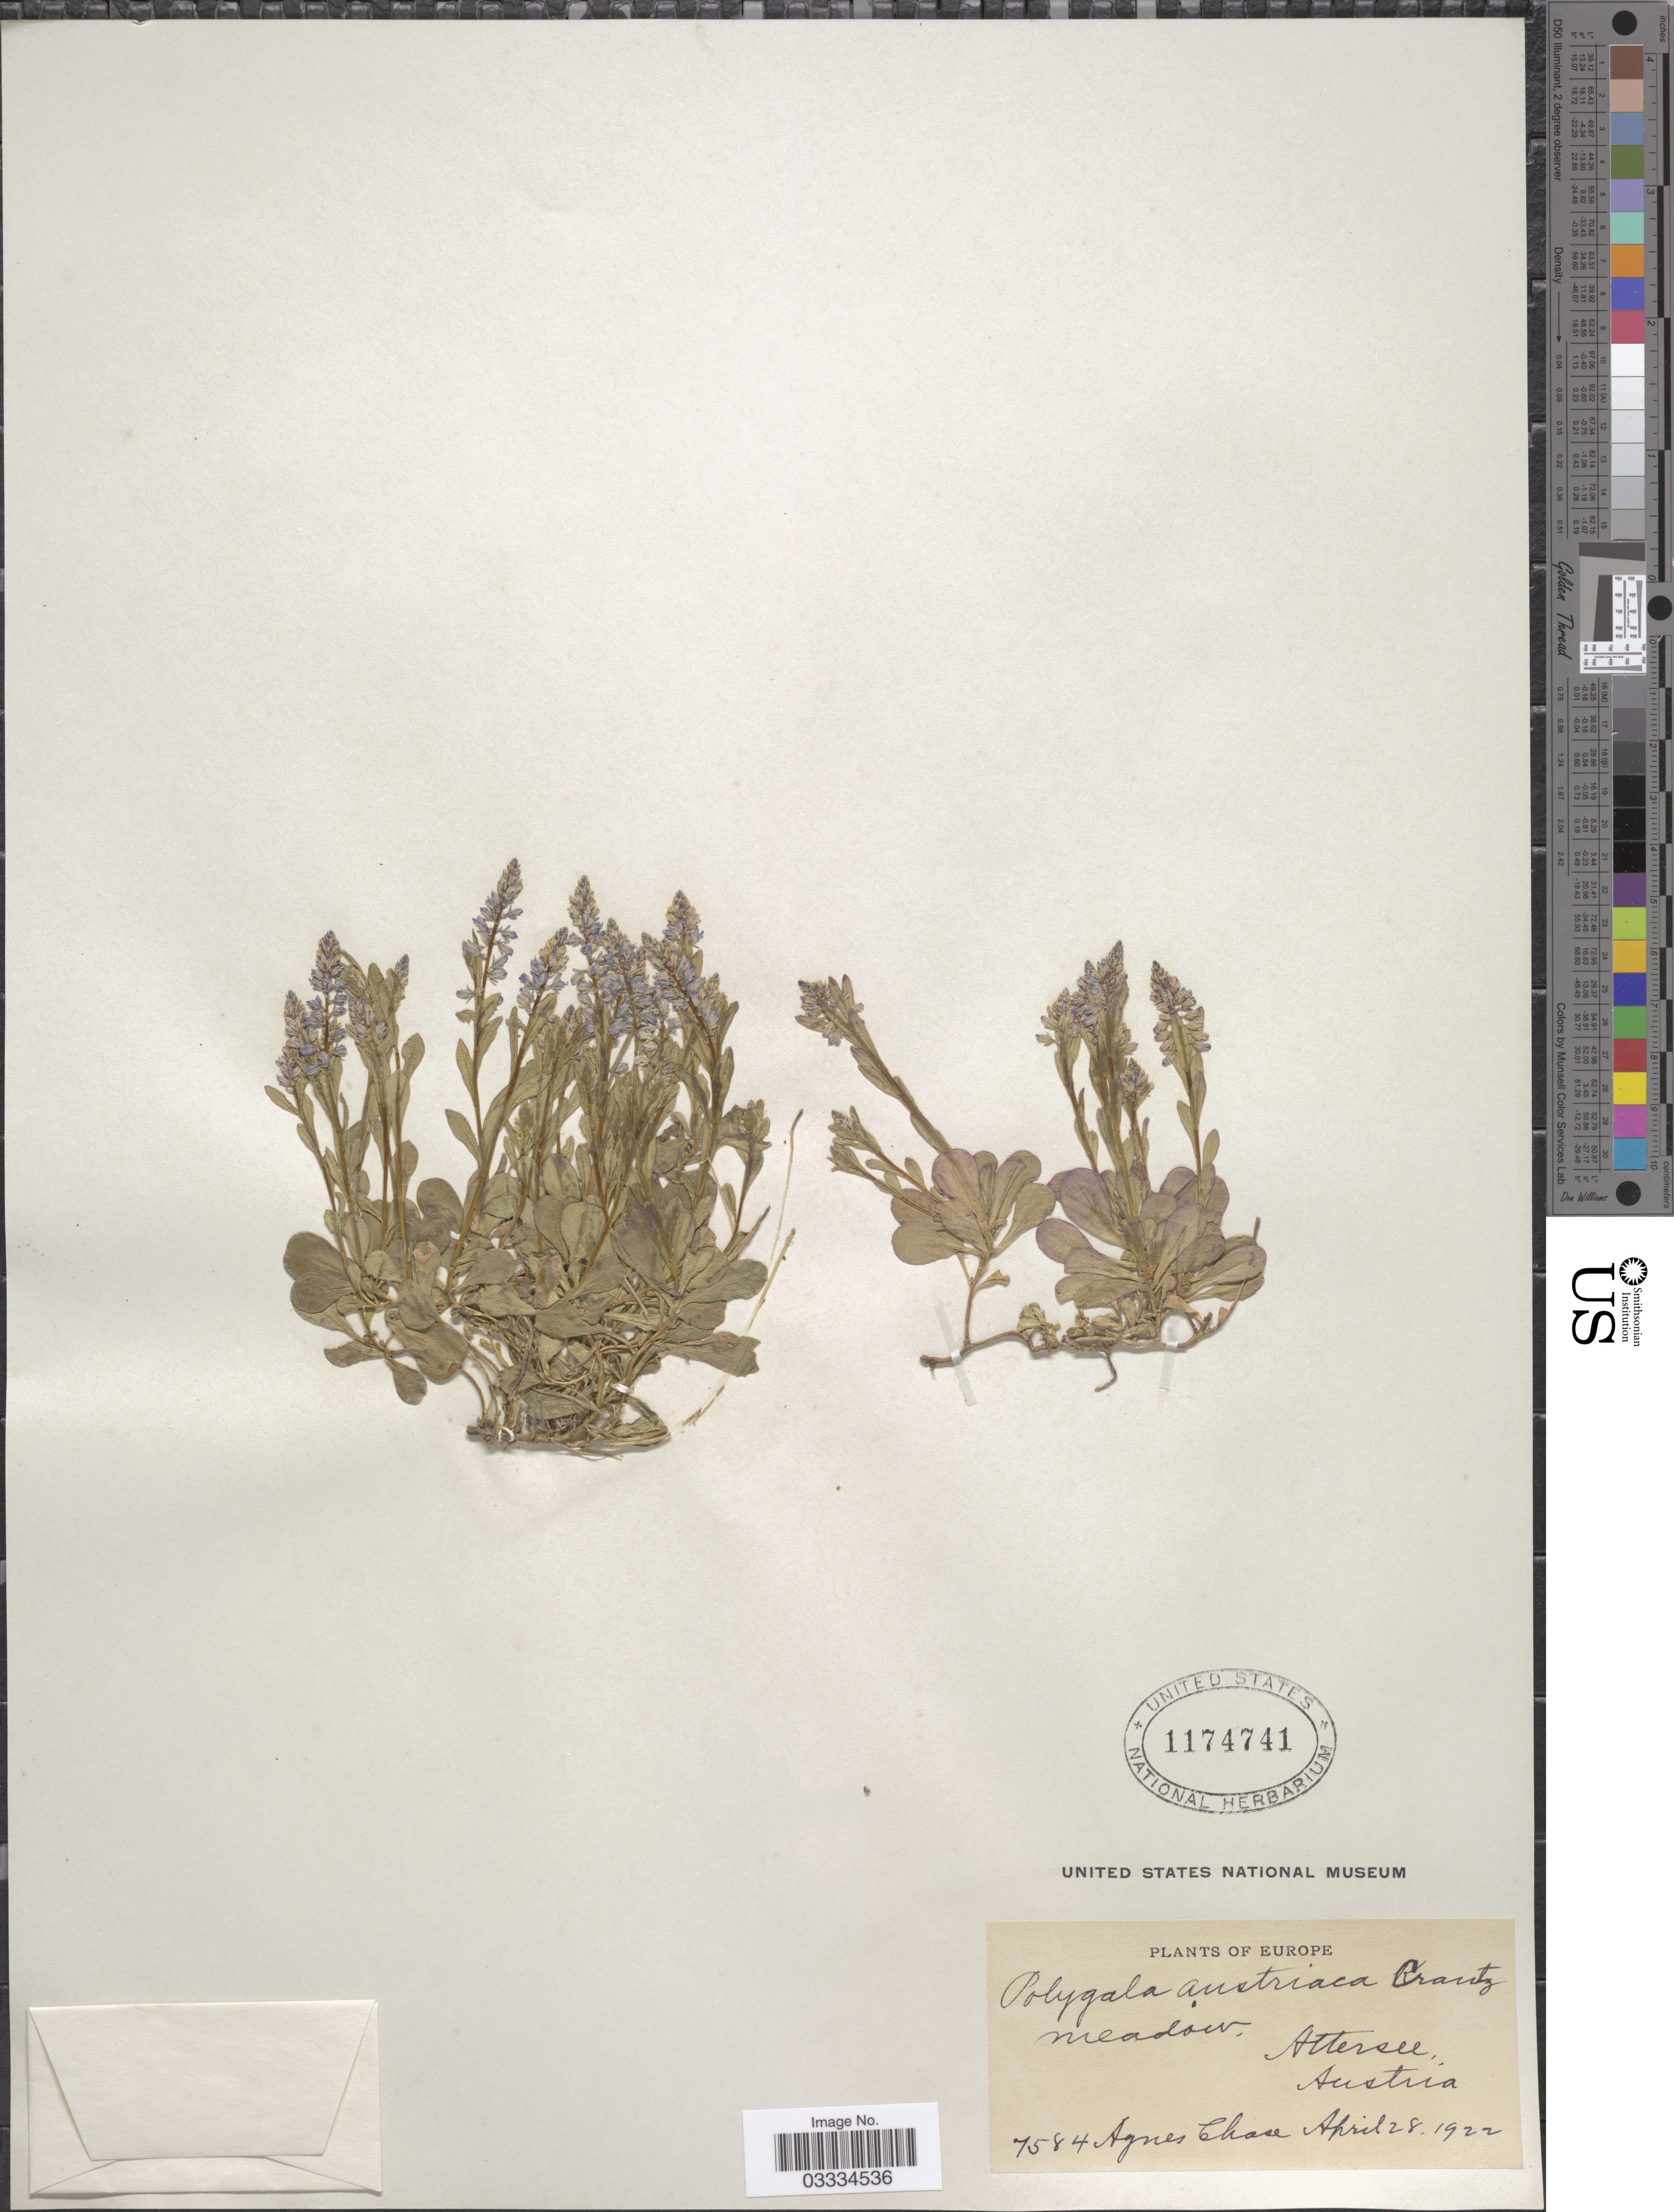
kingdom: Plantae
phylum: Tracheophyta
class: Magnoliopsida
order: Fabales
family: Polygalaceae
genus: Polygala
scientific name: Polygala austriaca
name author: Crantz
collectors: A. Chase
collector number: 7584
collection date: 1922-04-28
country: Austria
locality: Attersee.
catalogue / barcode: US 1174741